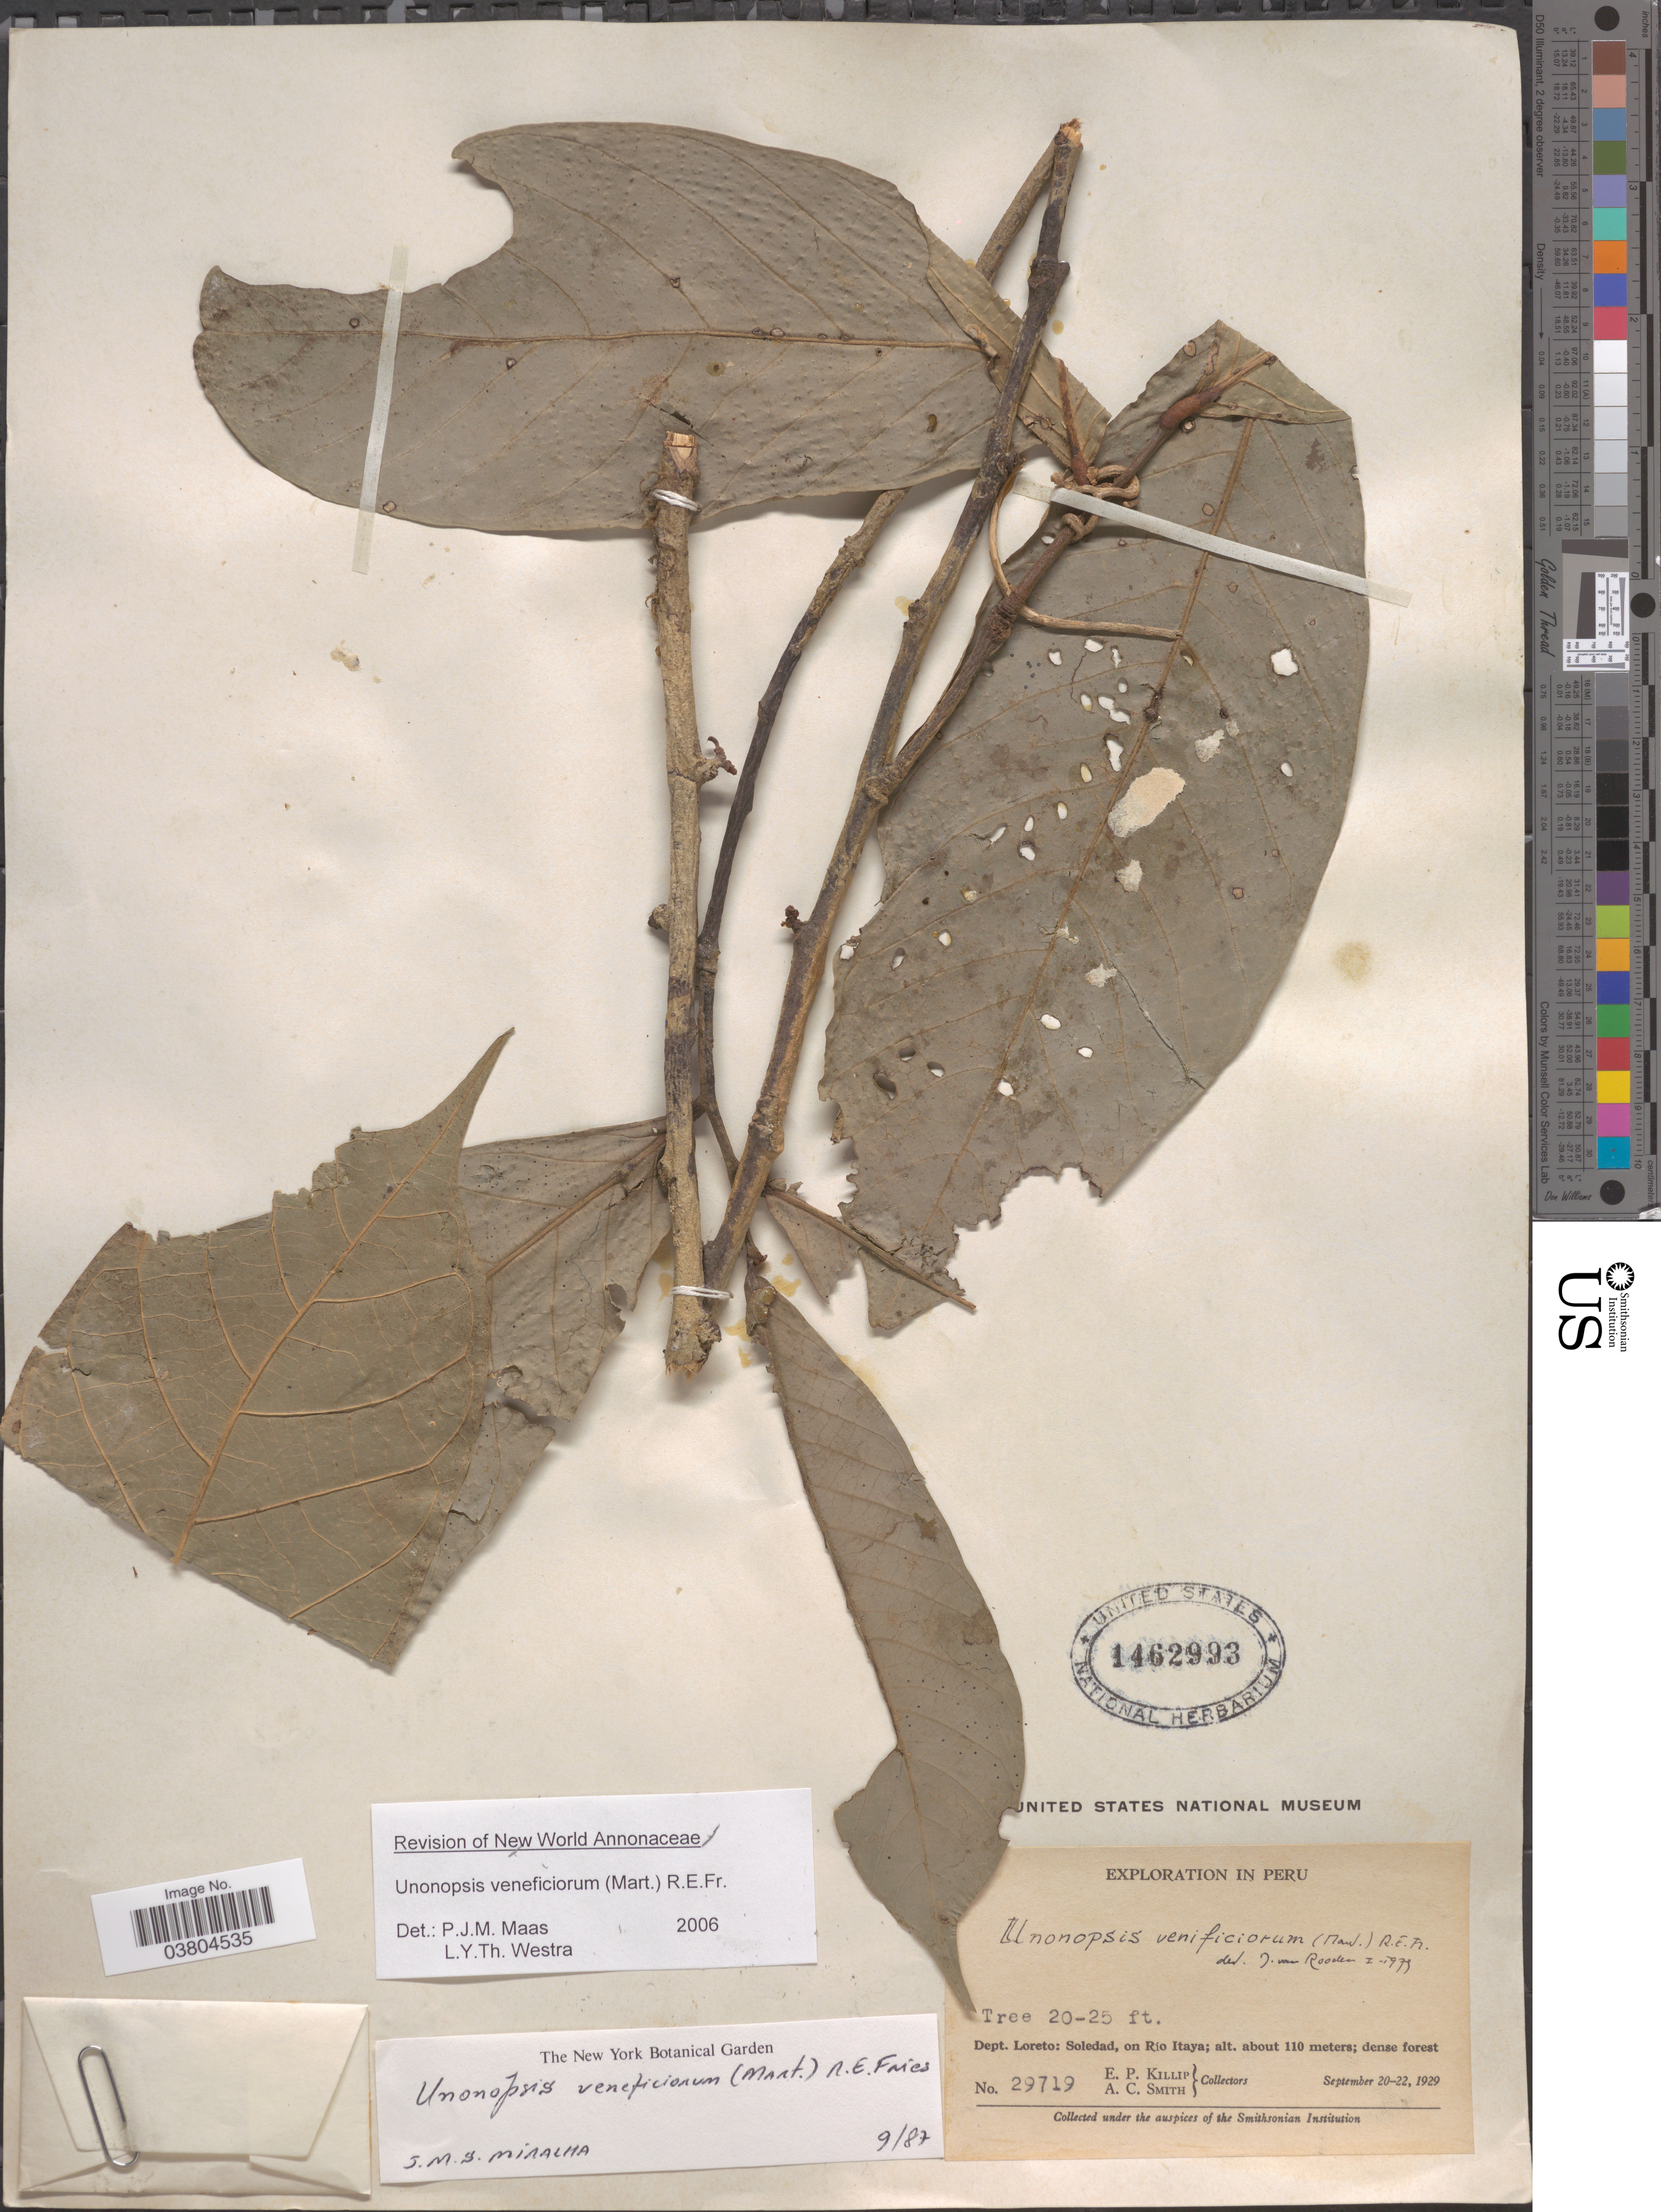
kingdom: Plantae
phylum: Tracheophyta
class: Magnoliopsida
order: Magnoliales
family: Annonaceae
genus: Unonopsis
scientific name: Unonopsis veneficiorum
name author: (Mart.) R.E. Fr.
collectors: E. P. Killip & A. C. Smith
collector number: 29719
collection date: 1929-09-20/1929-09-22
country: Peru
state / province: Loreto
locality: Dept. Loreto: Soledad, on Río Itaya.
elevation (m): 110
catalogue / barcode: US 1462993